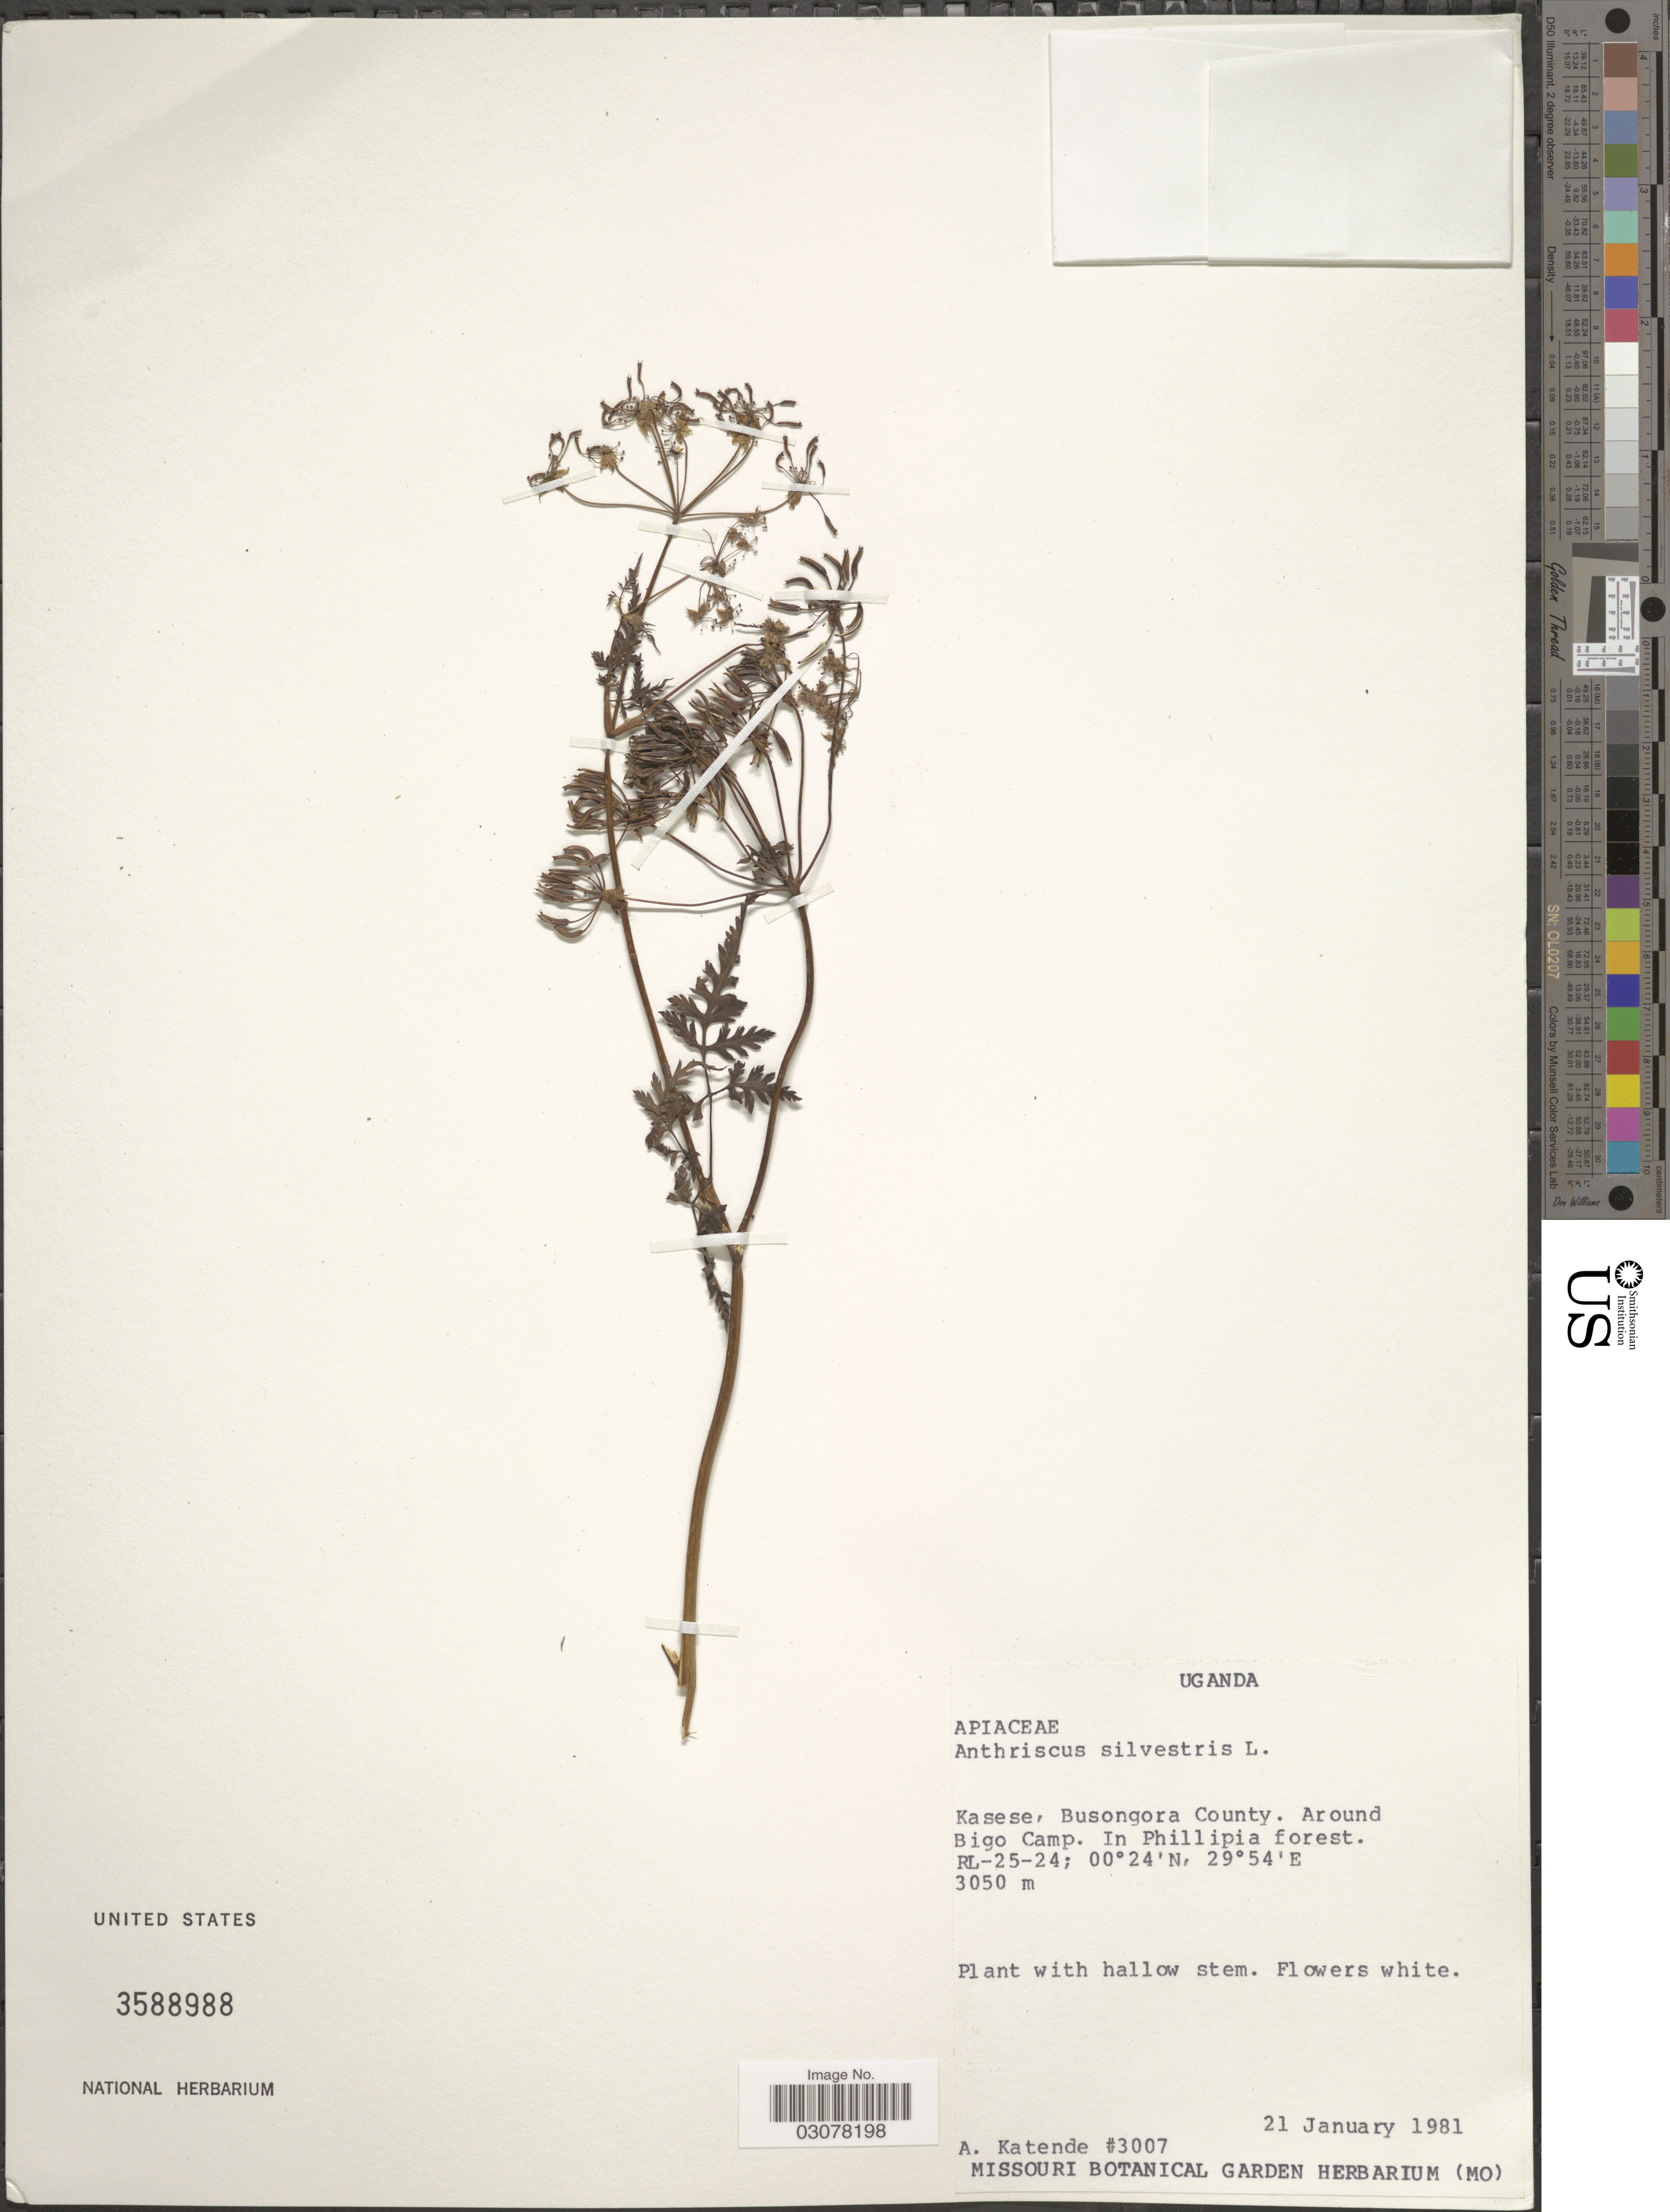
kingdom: Plantae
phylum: Tracheophyta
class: Magnoliopsida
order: Apiales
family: Apiaceae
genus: Anthriscus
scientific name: Anthriscus sylvestris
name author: (L.) Hoffm.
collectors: A. Katende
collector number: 3007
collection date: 1981-01-21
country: Uganda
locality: Kasese, Busongora County. Around Bigo Camp.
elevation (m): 3050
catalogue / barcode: US 3588988